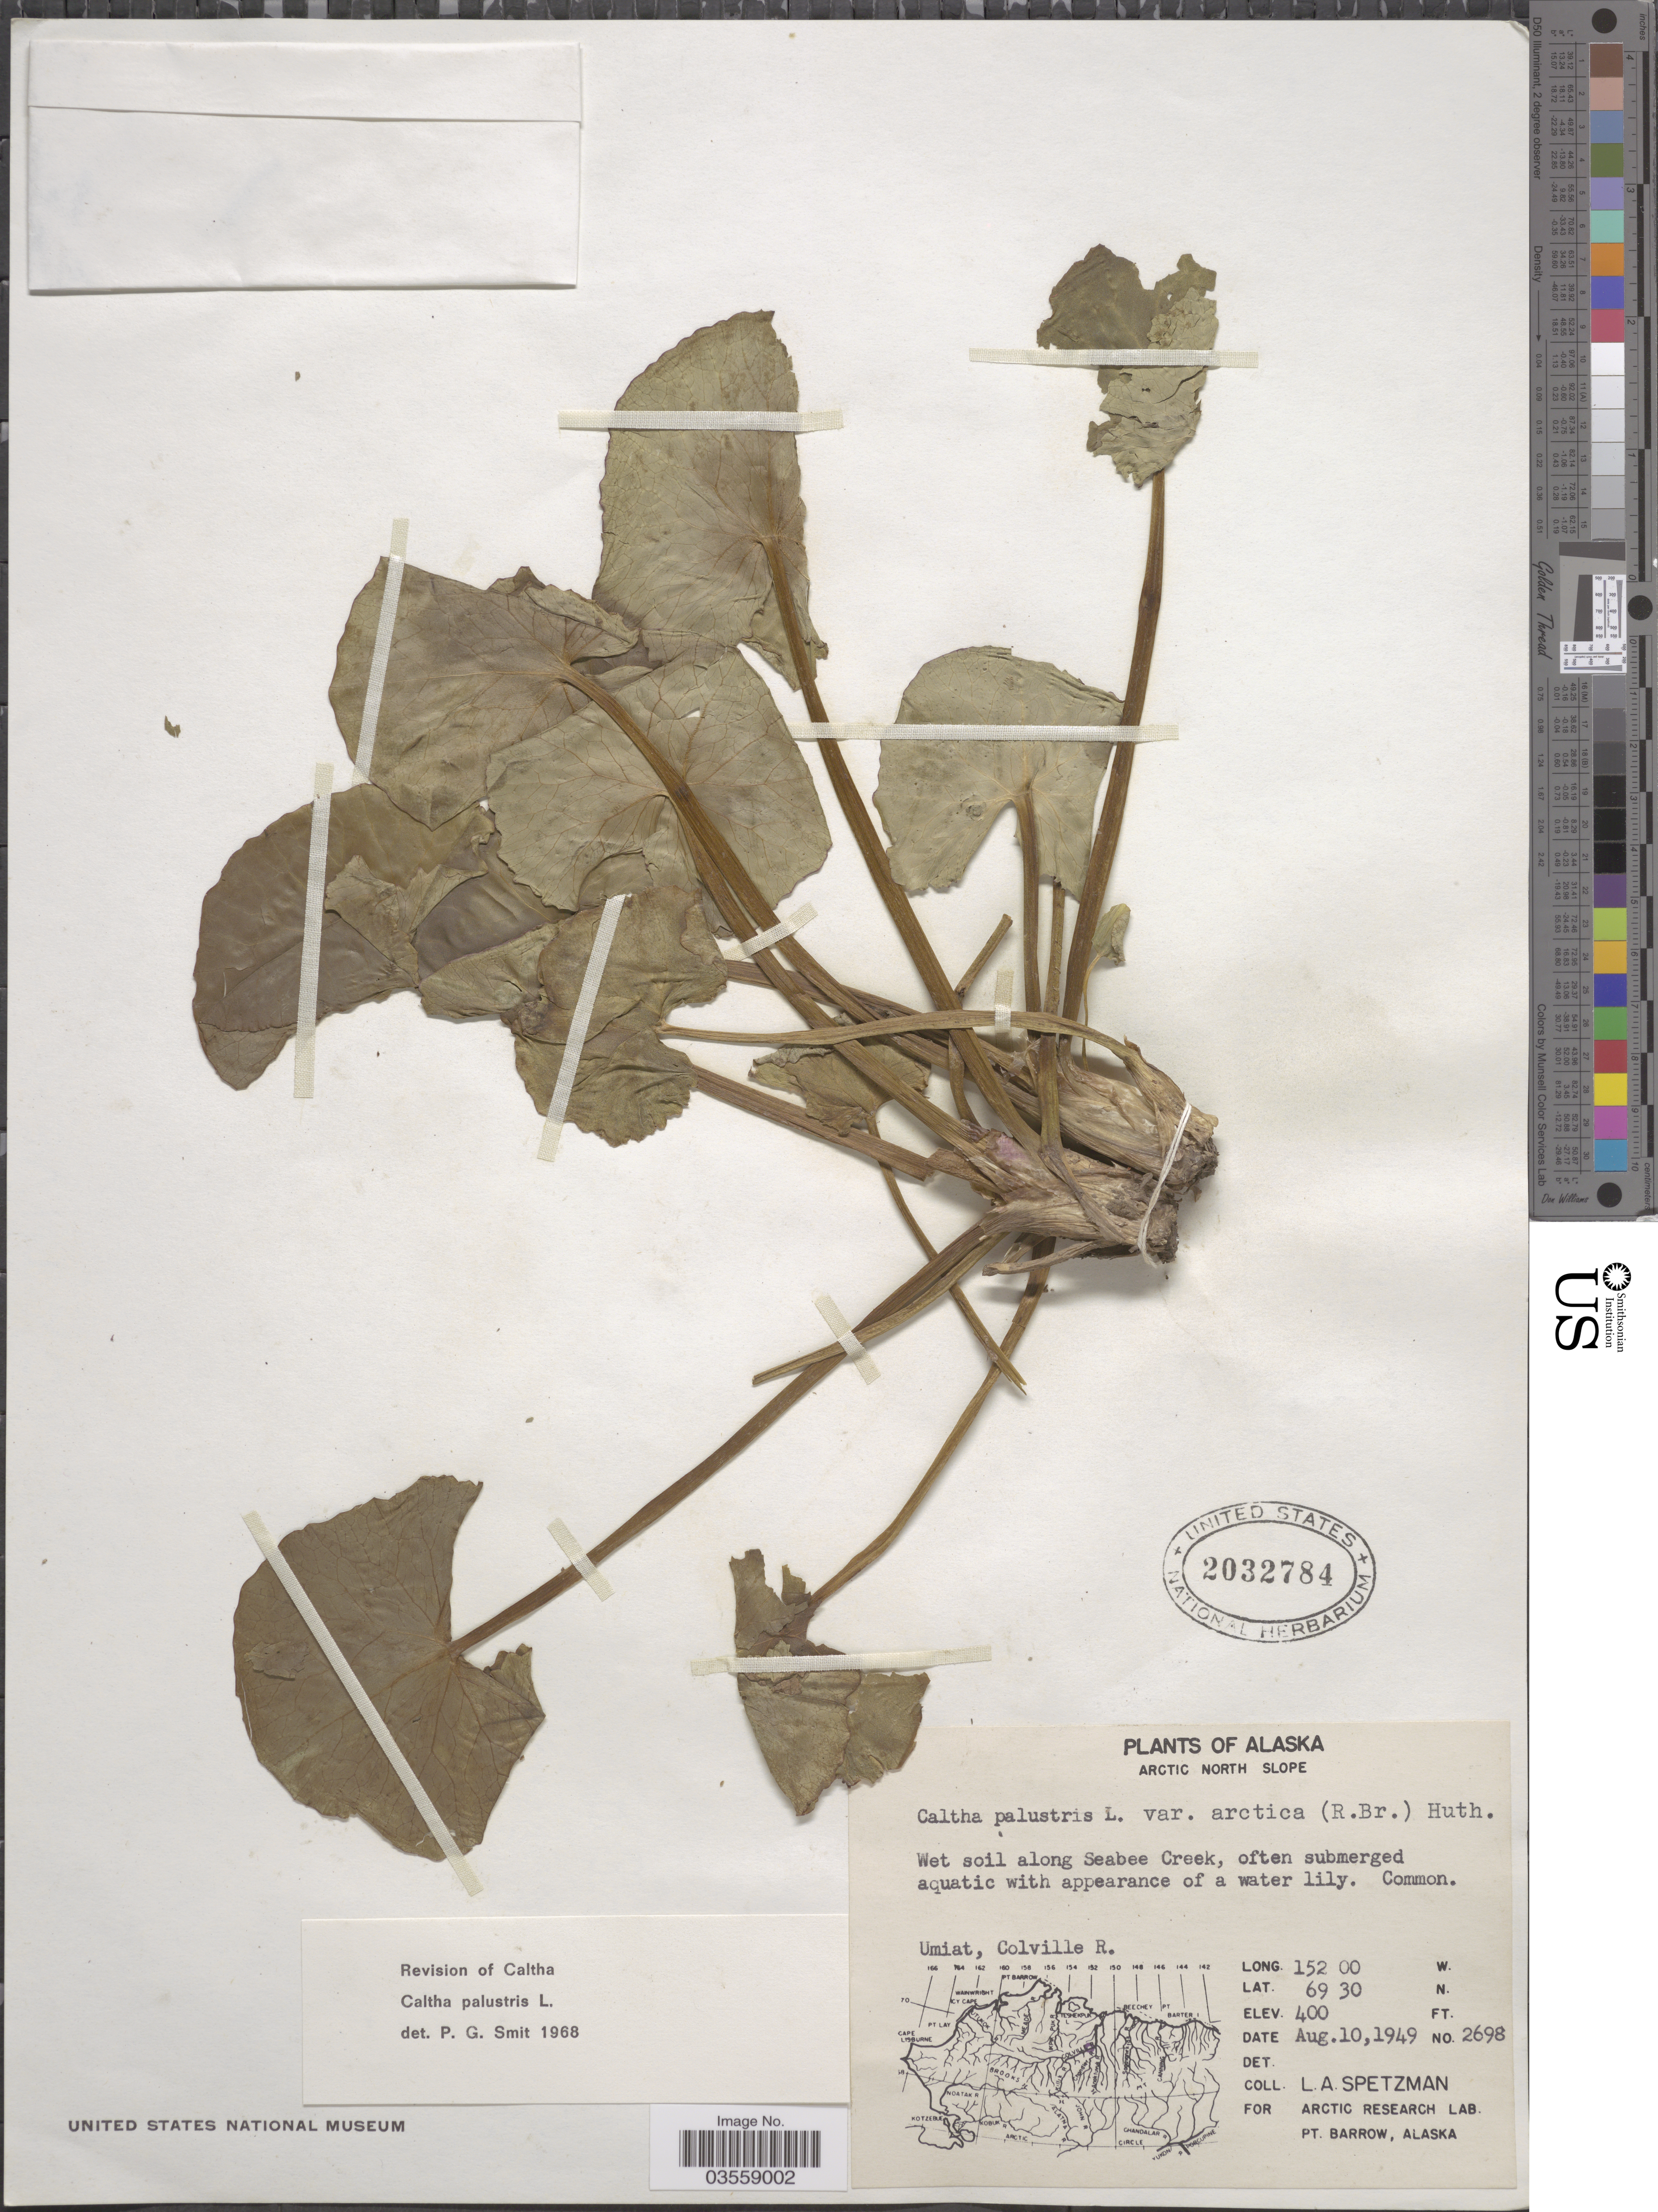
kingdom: Plantae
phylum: Tracheophyta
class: Magnoliopsida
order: Ranunculales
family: Ranunculaceae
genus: Caltha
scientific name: Caltha palustris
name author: L.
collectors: L. Spetzman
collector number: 2698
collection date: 1949-08-10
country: United States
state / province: Alaska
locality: Arctic North Slope. Along Seabee Creek. Umiat, Colville R.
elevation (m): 122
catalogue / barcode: US 2032784